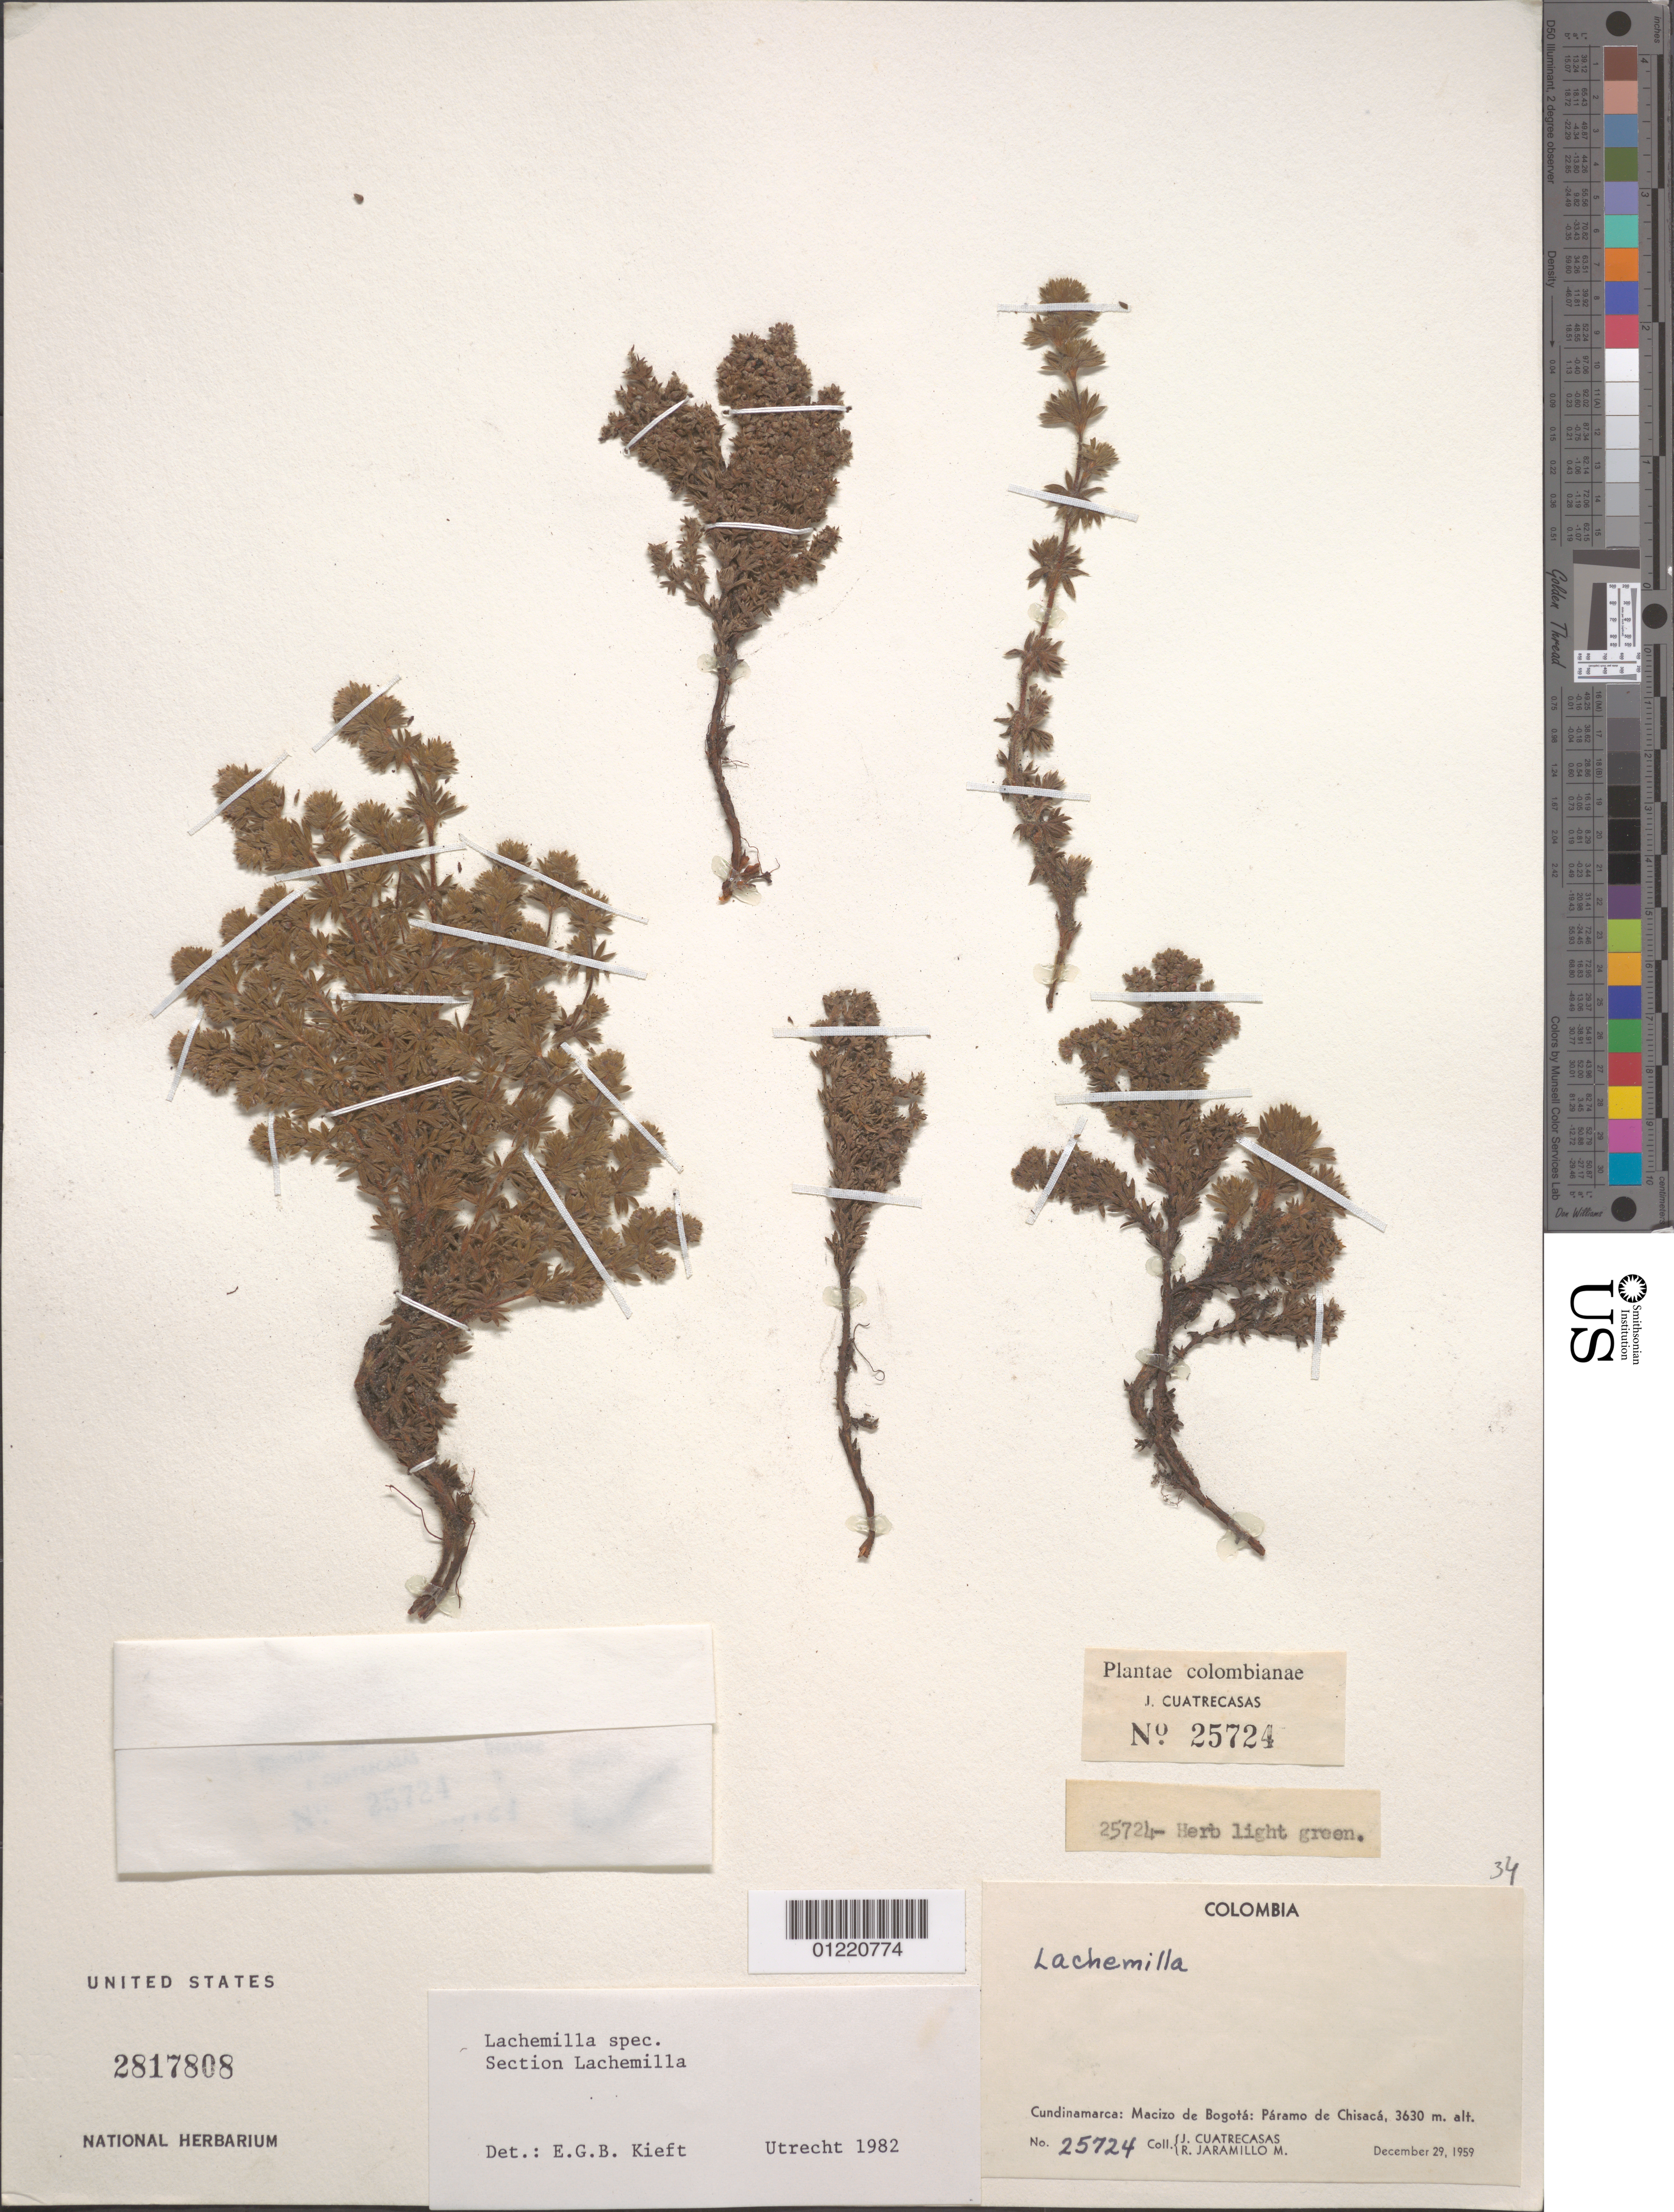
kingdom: Plantae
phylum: Tracheophyta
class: Magnoliopsida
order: Rosales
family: Rosaceae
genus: Lachemilla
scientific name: Lachemilla sp.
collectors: J. Cuatrecasas & R. Jaramillo M.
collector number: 25724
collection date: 1959-12-29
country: Colombia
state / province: Cundinamarca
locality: Macizo de Bogota: Paramo de Chisaca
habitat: Paramo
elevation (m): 3630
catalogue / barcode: US 2817808